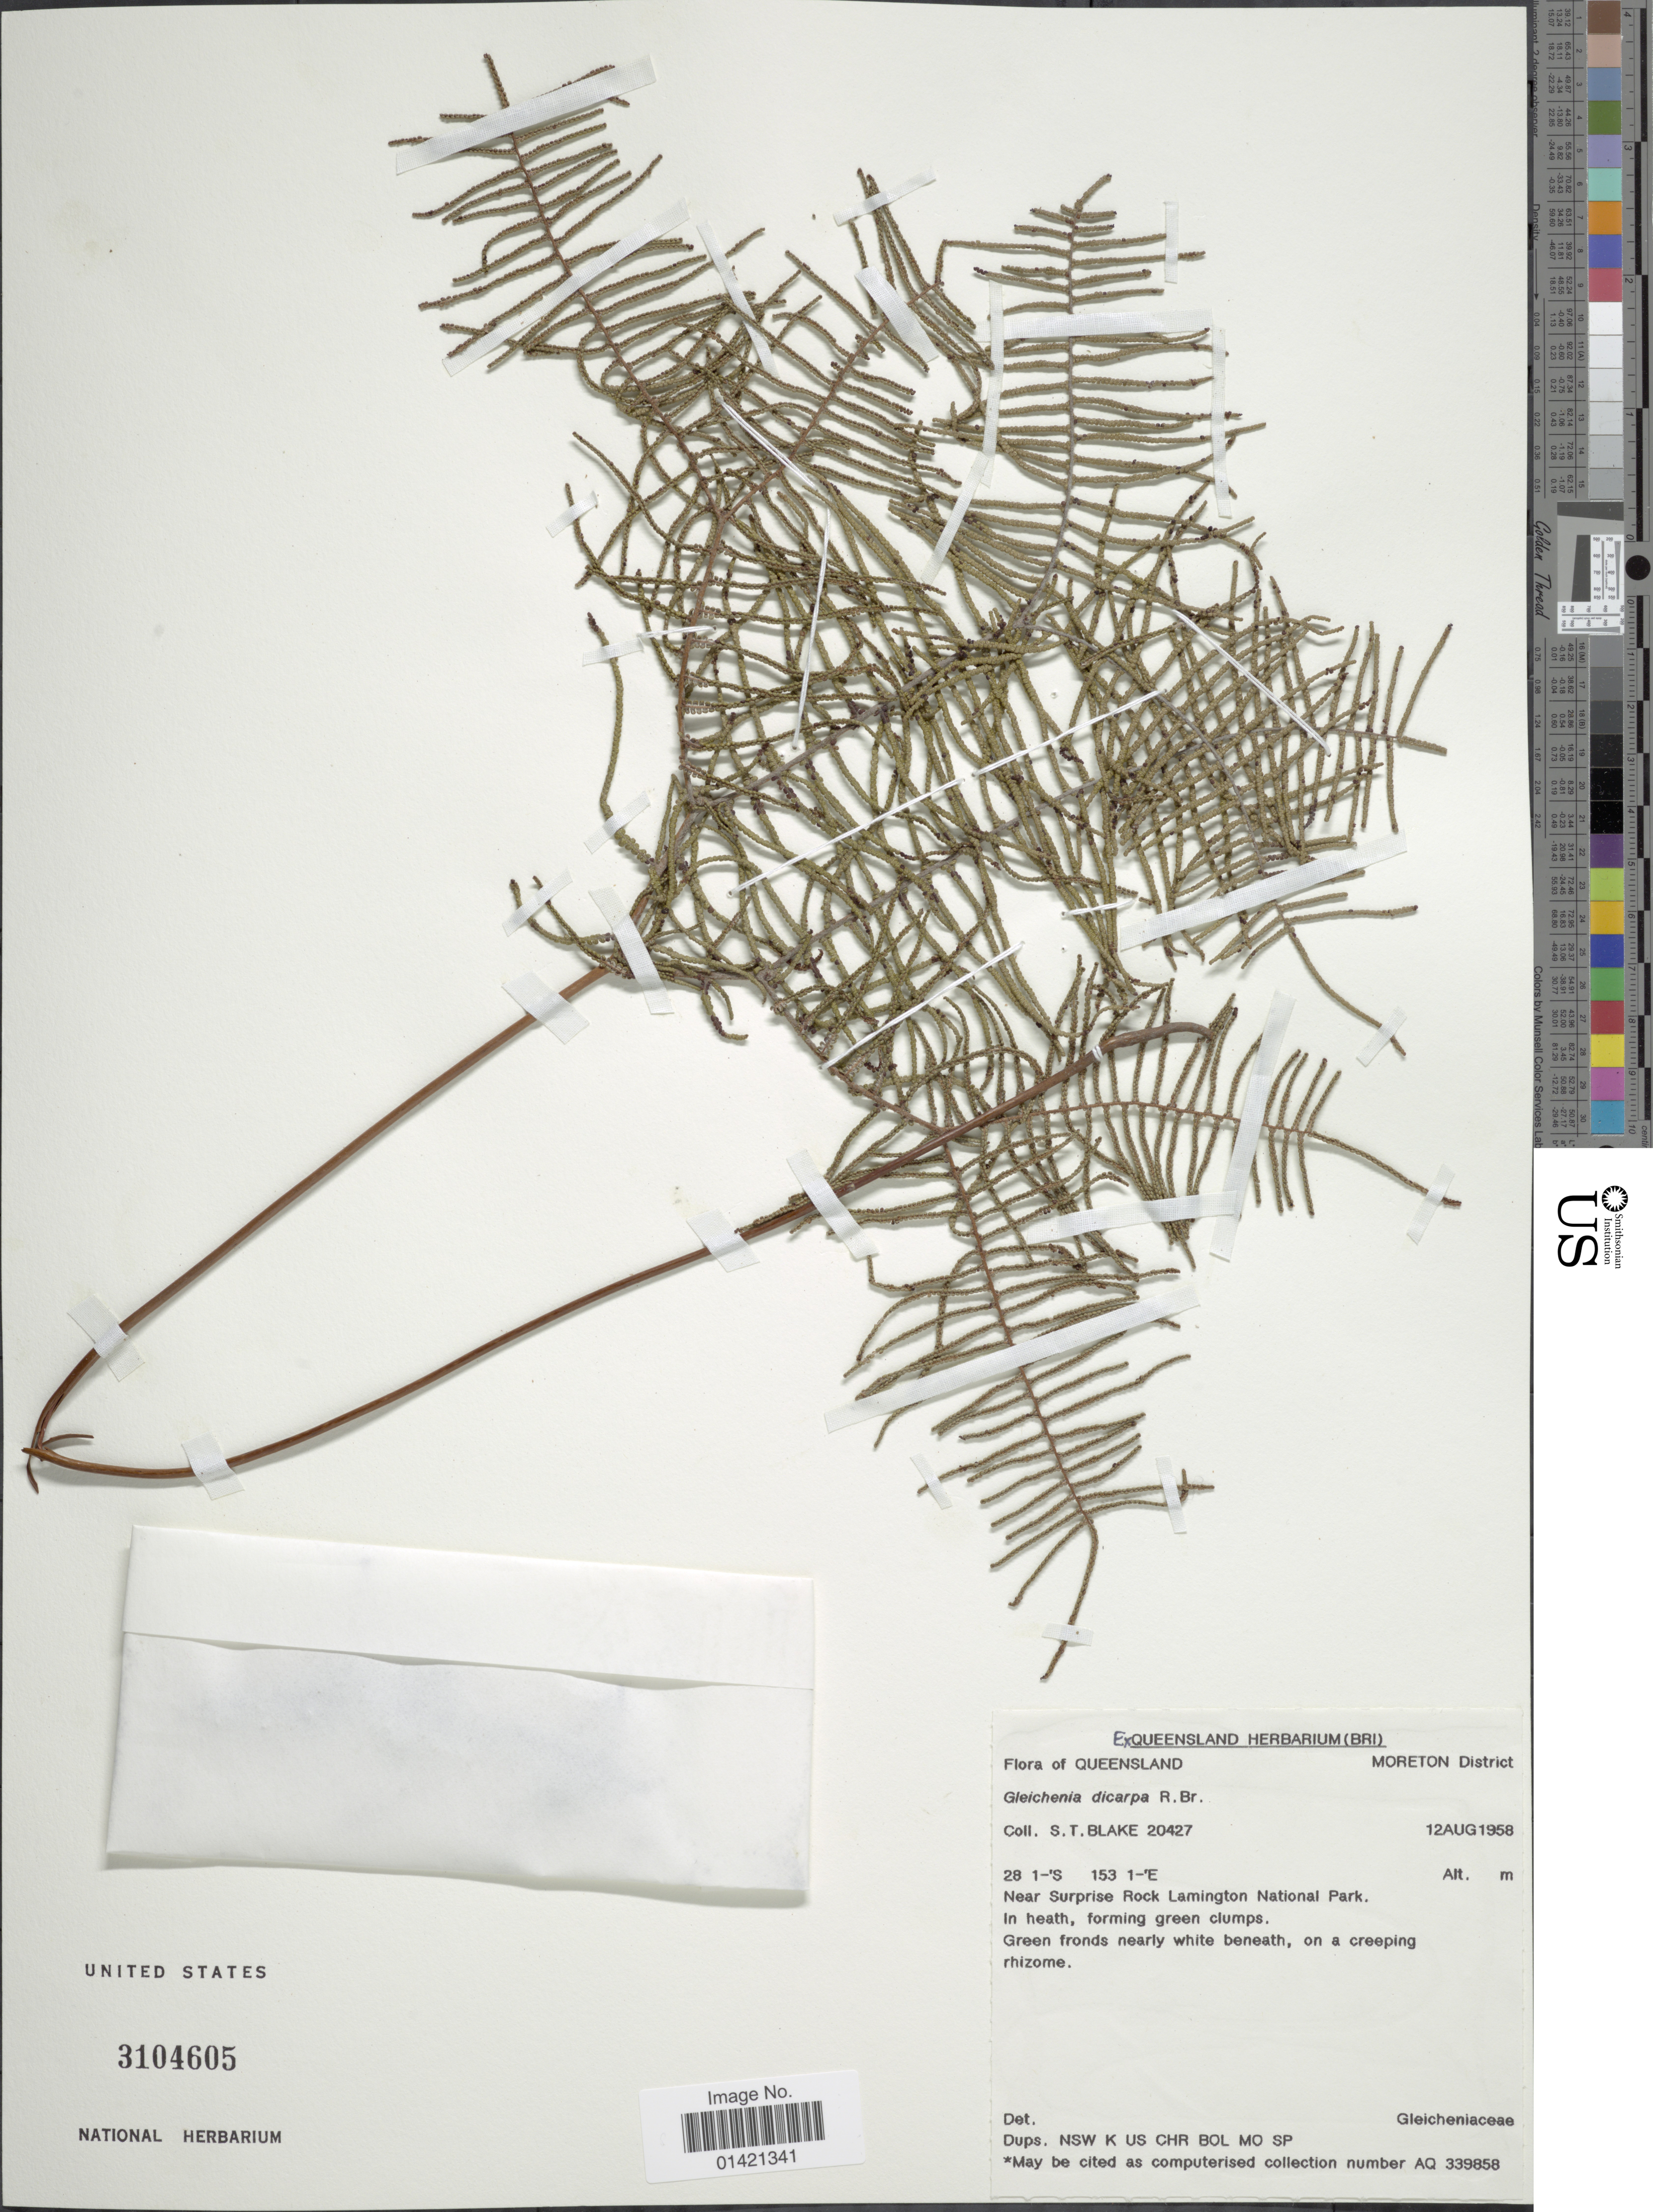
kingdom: Plantae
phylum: Tracheophyta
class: Polypodiopsida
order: Gleicheniales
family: Gleicheniaceae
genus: Gleichenia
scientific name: Gleichenia dicarpa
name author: R. Br.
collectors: S. T. Blake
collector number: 20427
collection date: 1958-08-12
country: Australia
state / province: Queensland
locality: Moreton District. Near Suprise Rock Lamington National Park.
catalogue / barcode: US 3104605